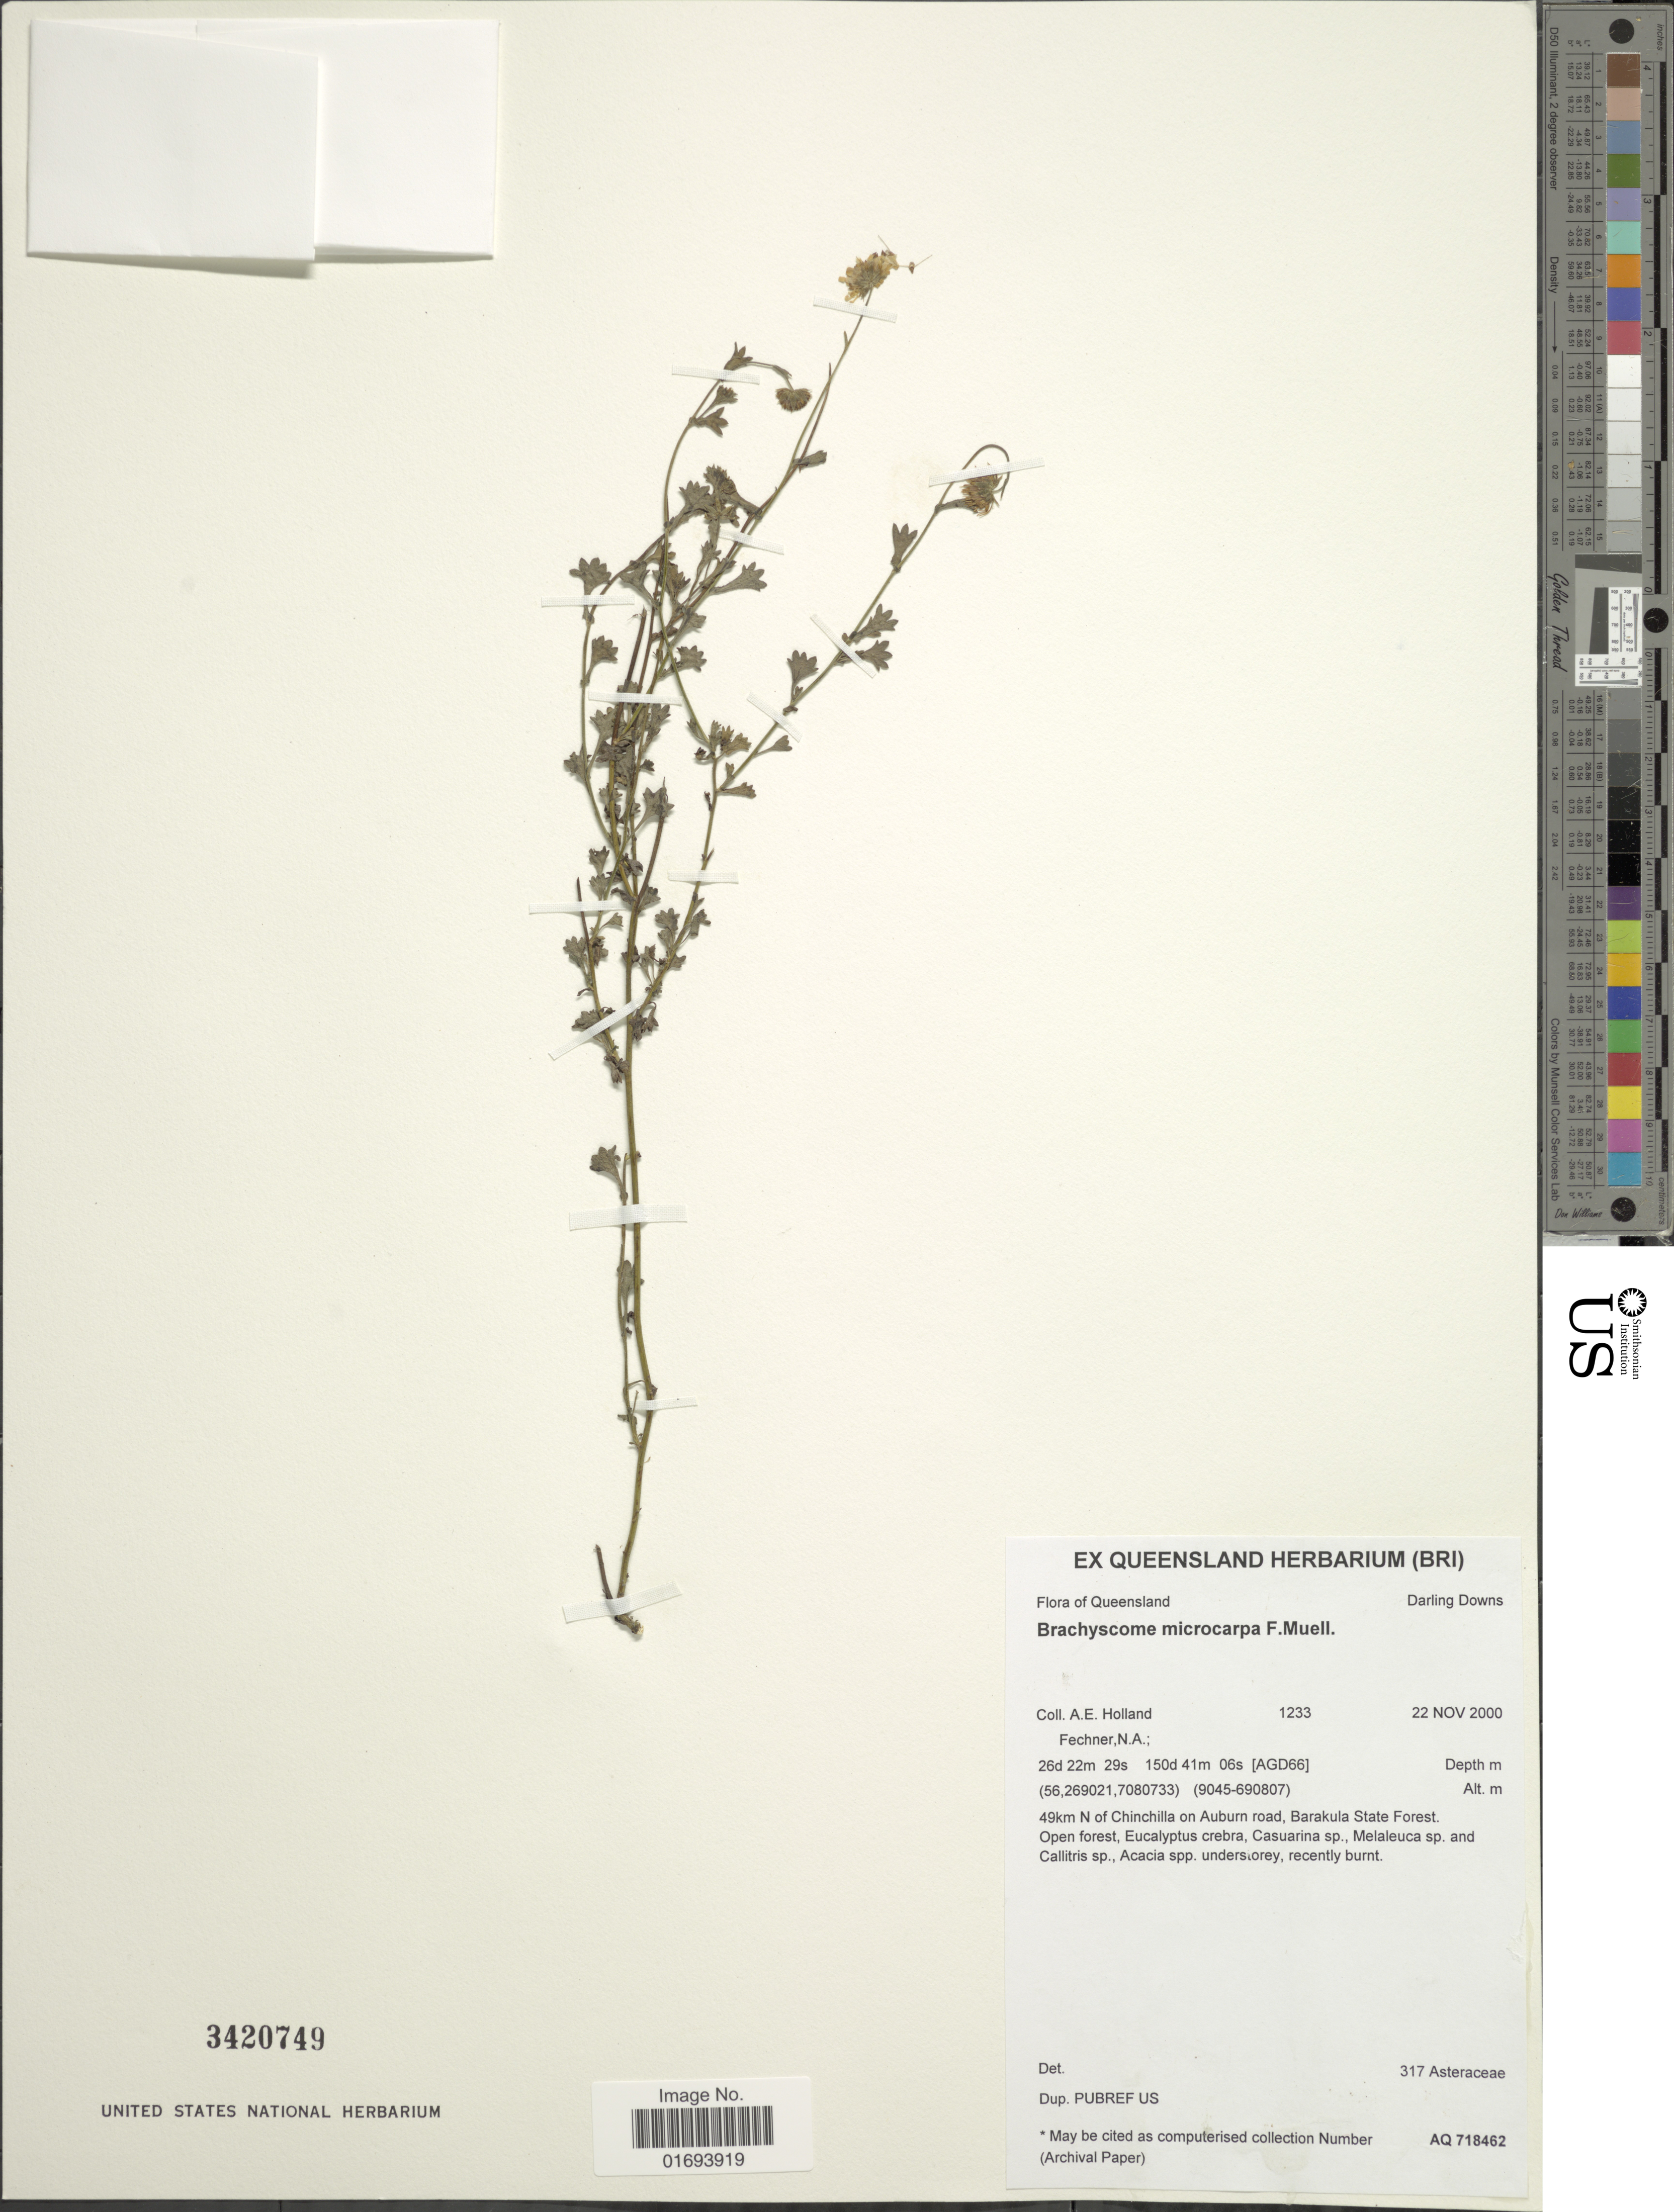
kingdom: Plantae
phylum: Tracheophyta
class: Magnoliopsida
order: Asterales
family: Asteraceae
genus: Brachyscome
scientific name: Brachyscome microcarpa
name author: F. Muell.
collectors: A. Holland & N. Fechner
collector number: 1233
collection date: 2000-11-22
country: Australia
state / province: Queensland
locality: Queensland. Darling Downs, 49km N of Chinchilla on Auburn road, Barakula State Forest.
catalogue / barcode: US 3420749